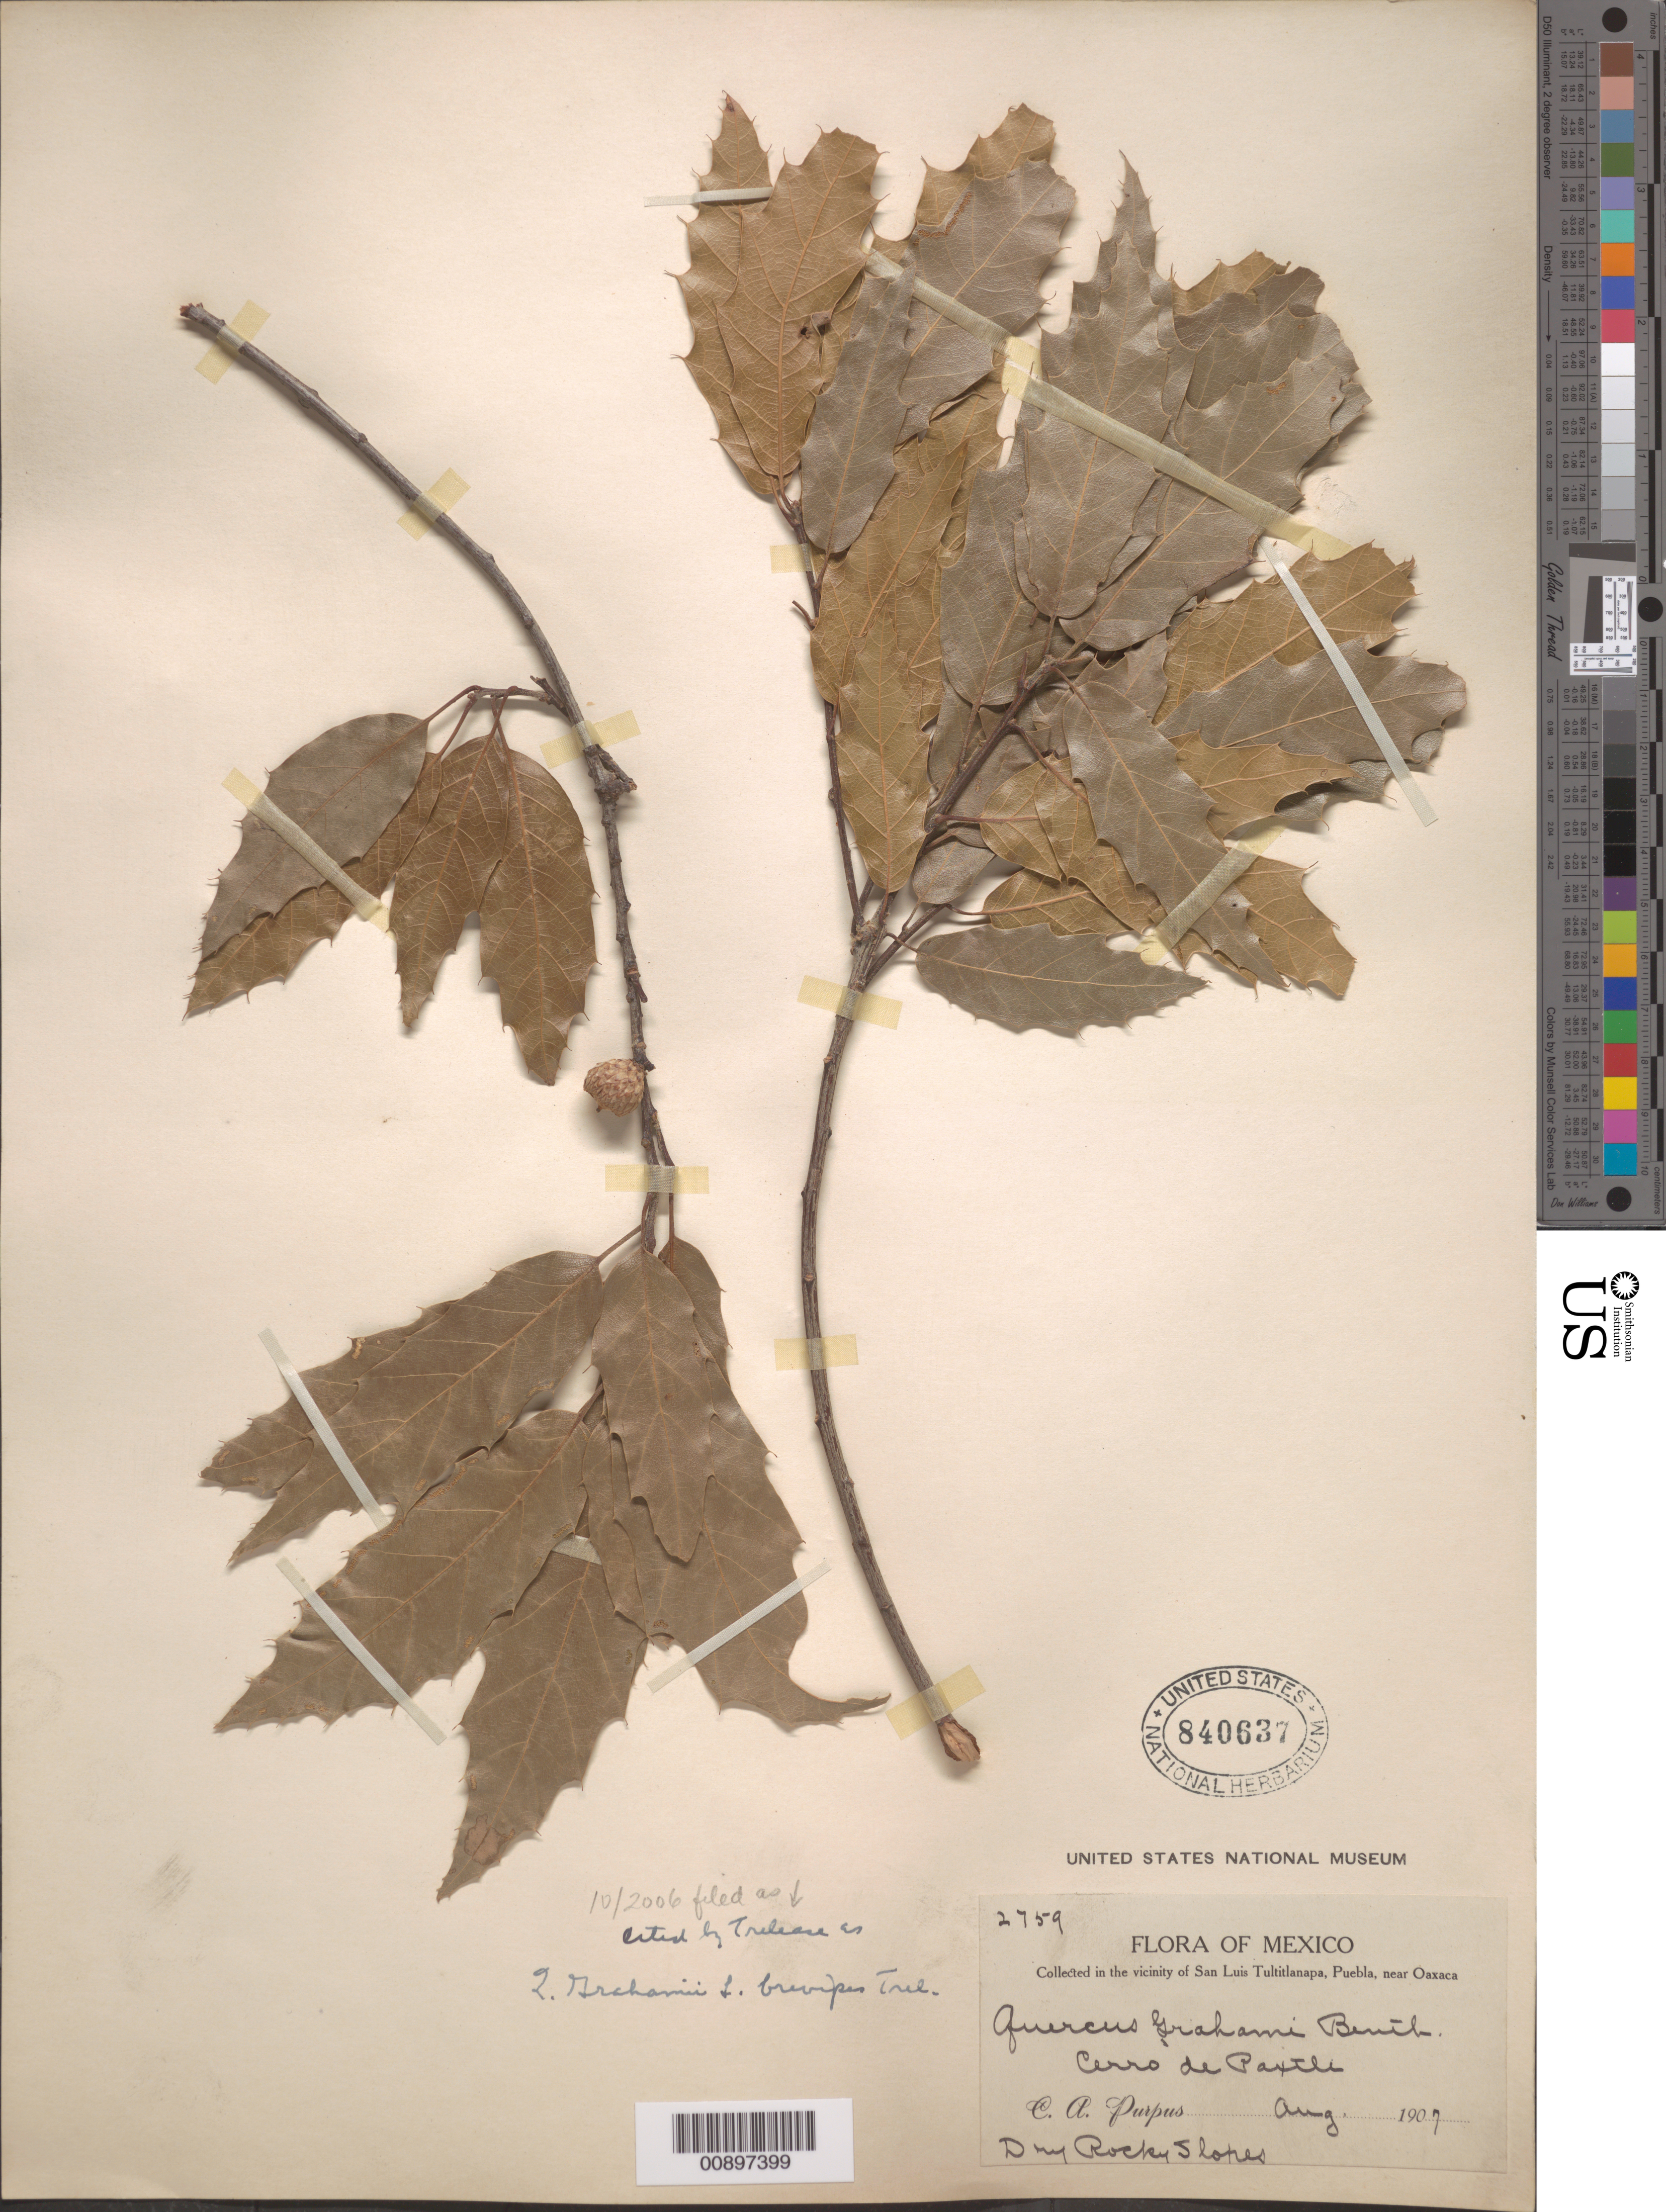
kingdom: Plantae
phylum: Tracheophyta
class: Magnoliopsida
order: Fagales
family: Fagaceae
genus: Quercus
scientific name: Quercus grahamii f. brevipes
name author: Benth.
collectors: C. A. Purpus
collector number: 2759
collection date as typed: Aug 1907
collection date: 1907-08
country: Mexico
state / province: Puebla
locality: Cerro de Paxtli in the vicinity of San Luis Tultitlapa, Puebla, near Oaxaca.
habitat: Dry rocky slopes.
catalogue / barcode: US 840637